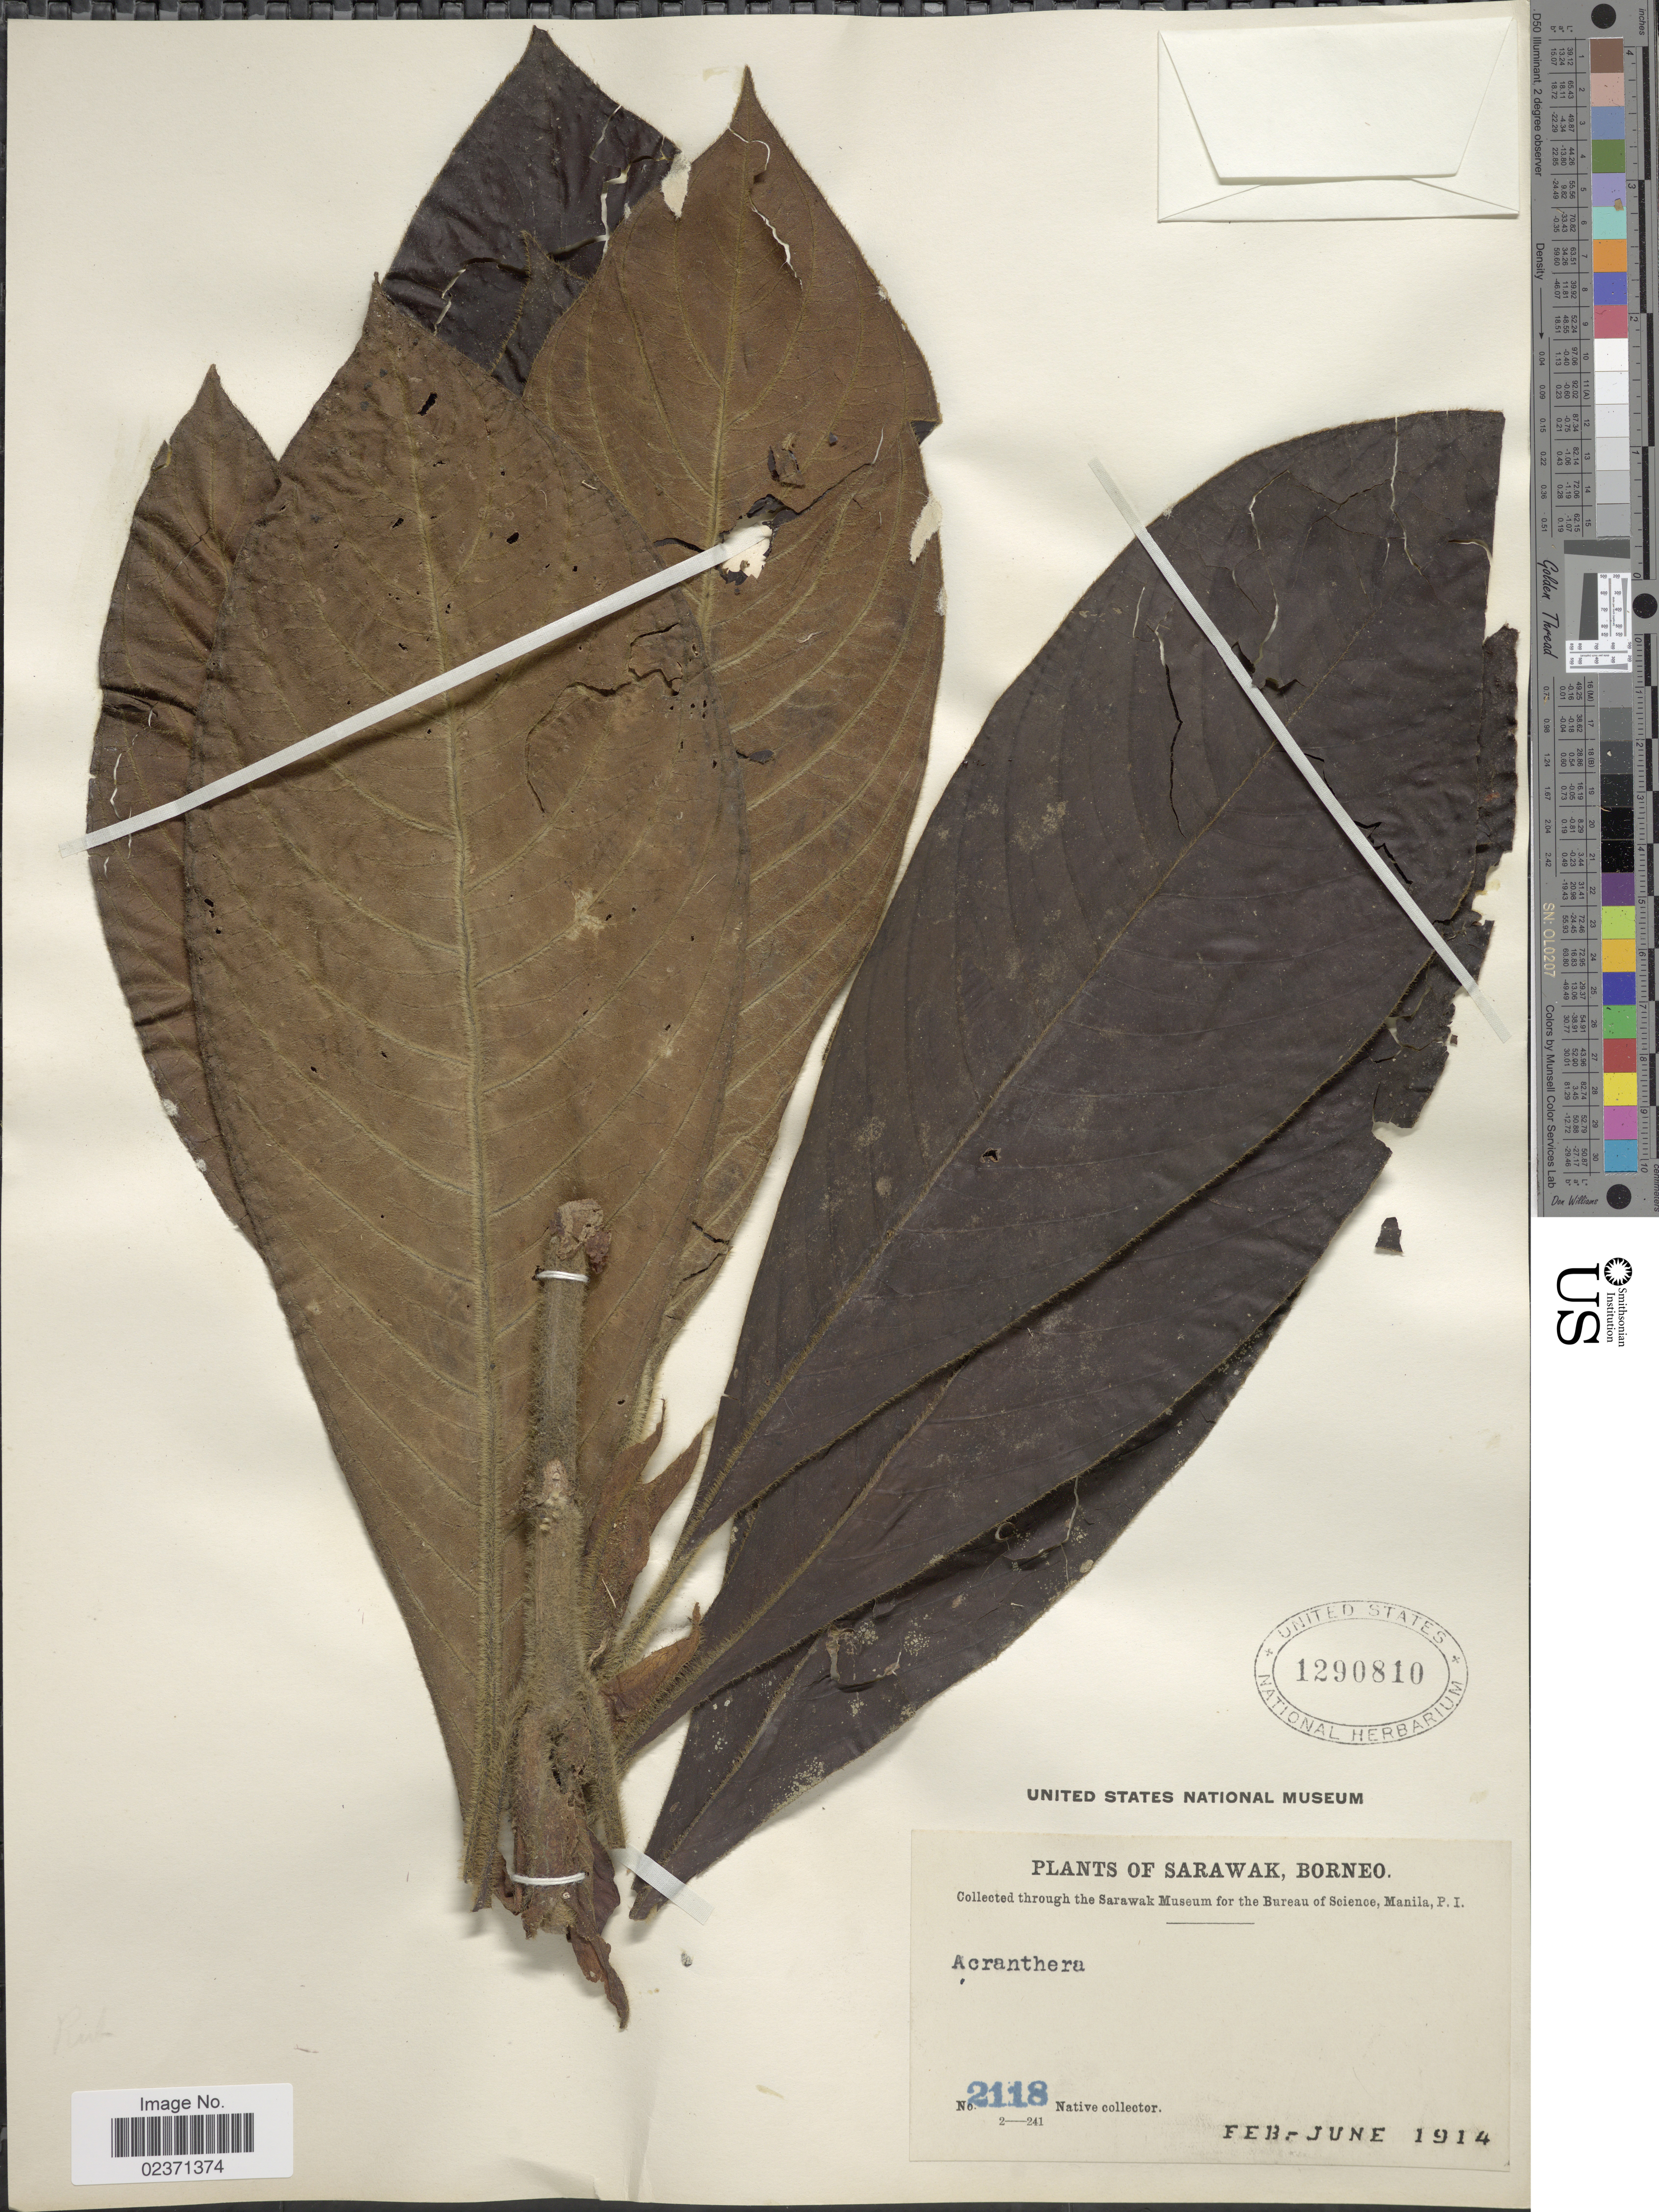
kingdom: Plantae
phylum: Tracheophyta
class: Magnoliopsida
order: Gentianales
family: Rubiaceae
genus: Acranthera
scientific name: Acranthera sp.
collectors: Native collector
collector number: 2118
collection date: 1914-02/1914-06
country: Malaysia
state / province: Sarawak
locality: Borneo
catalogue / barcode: US 1290810